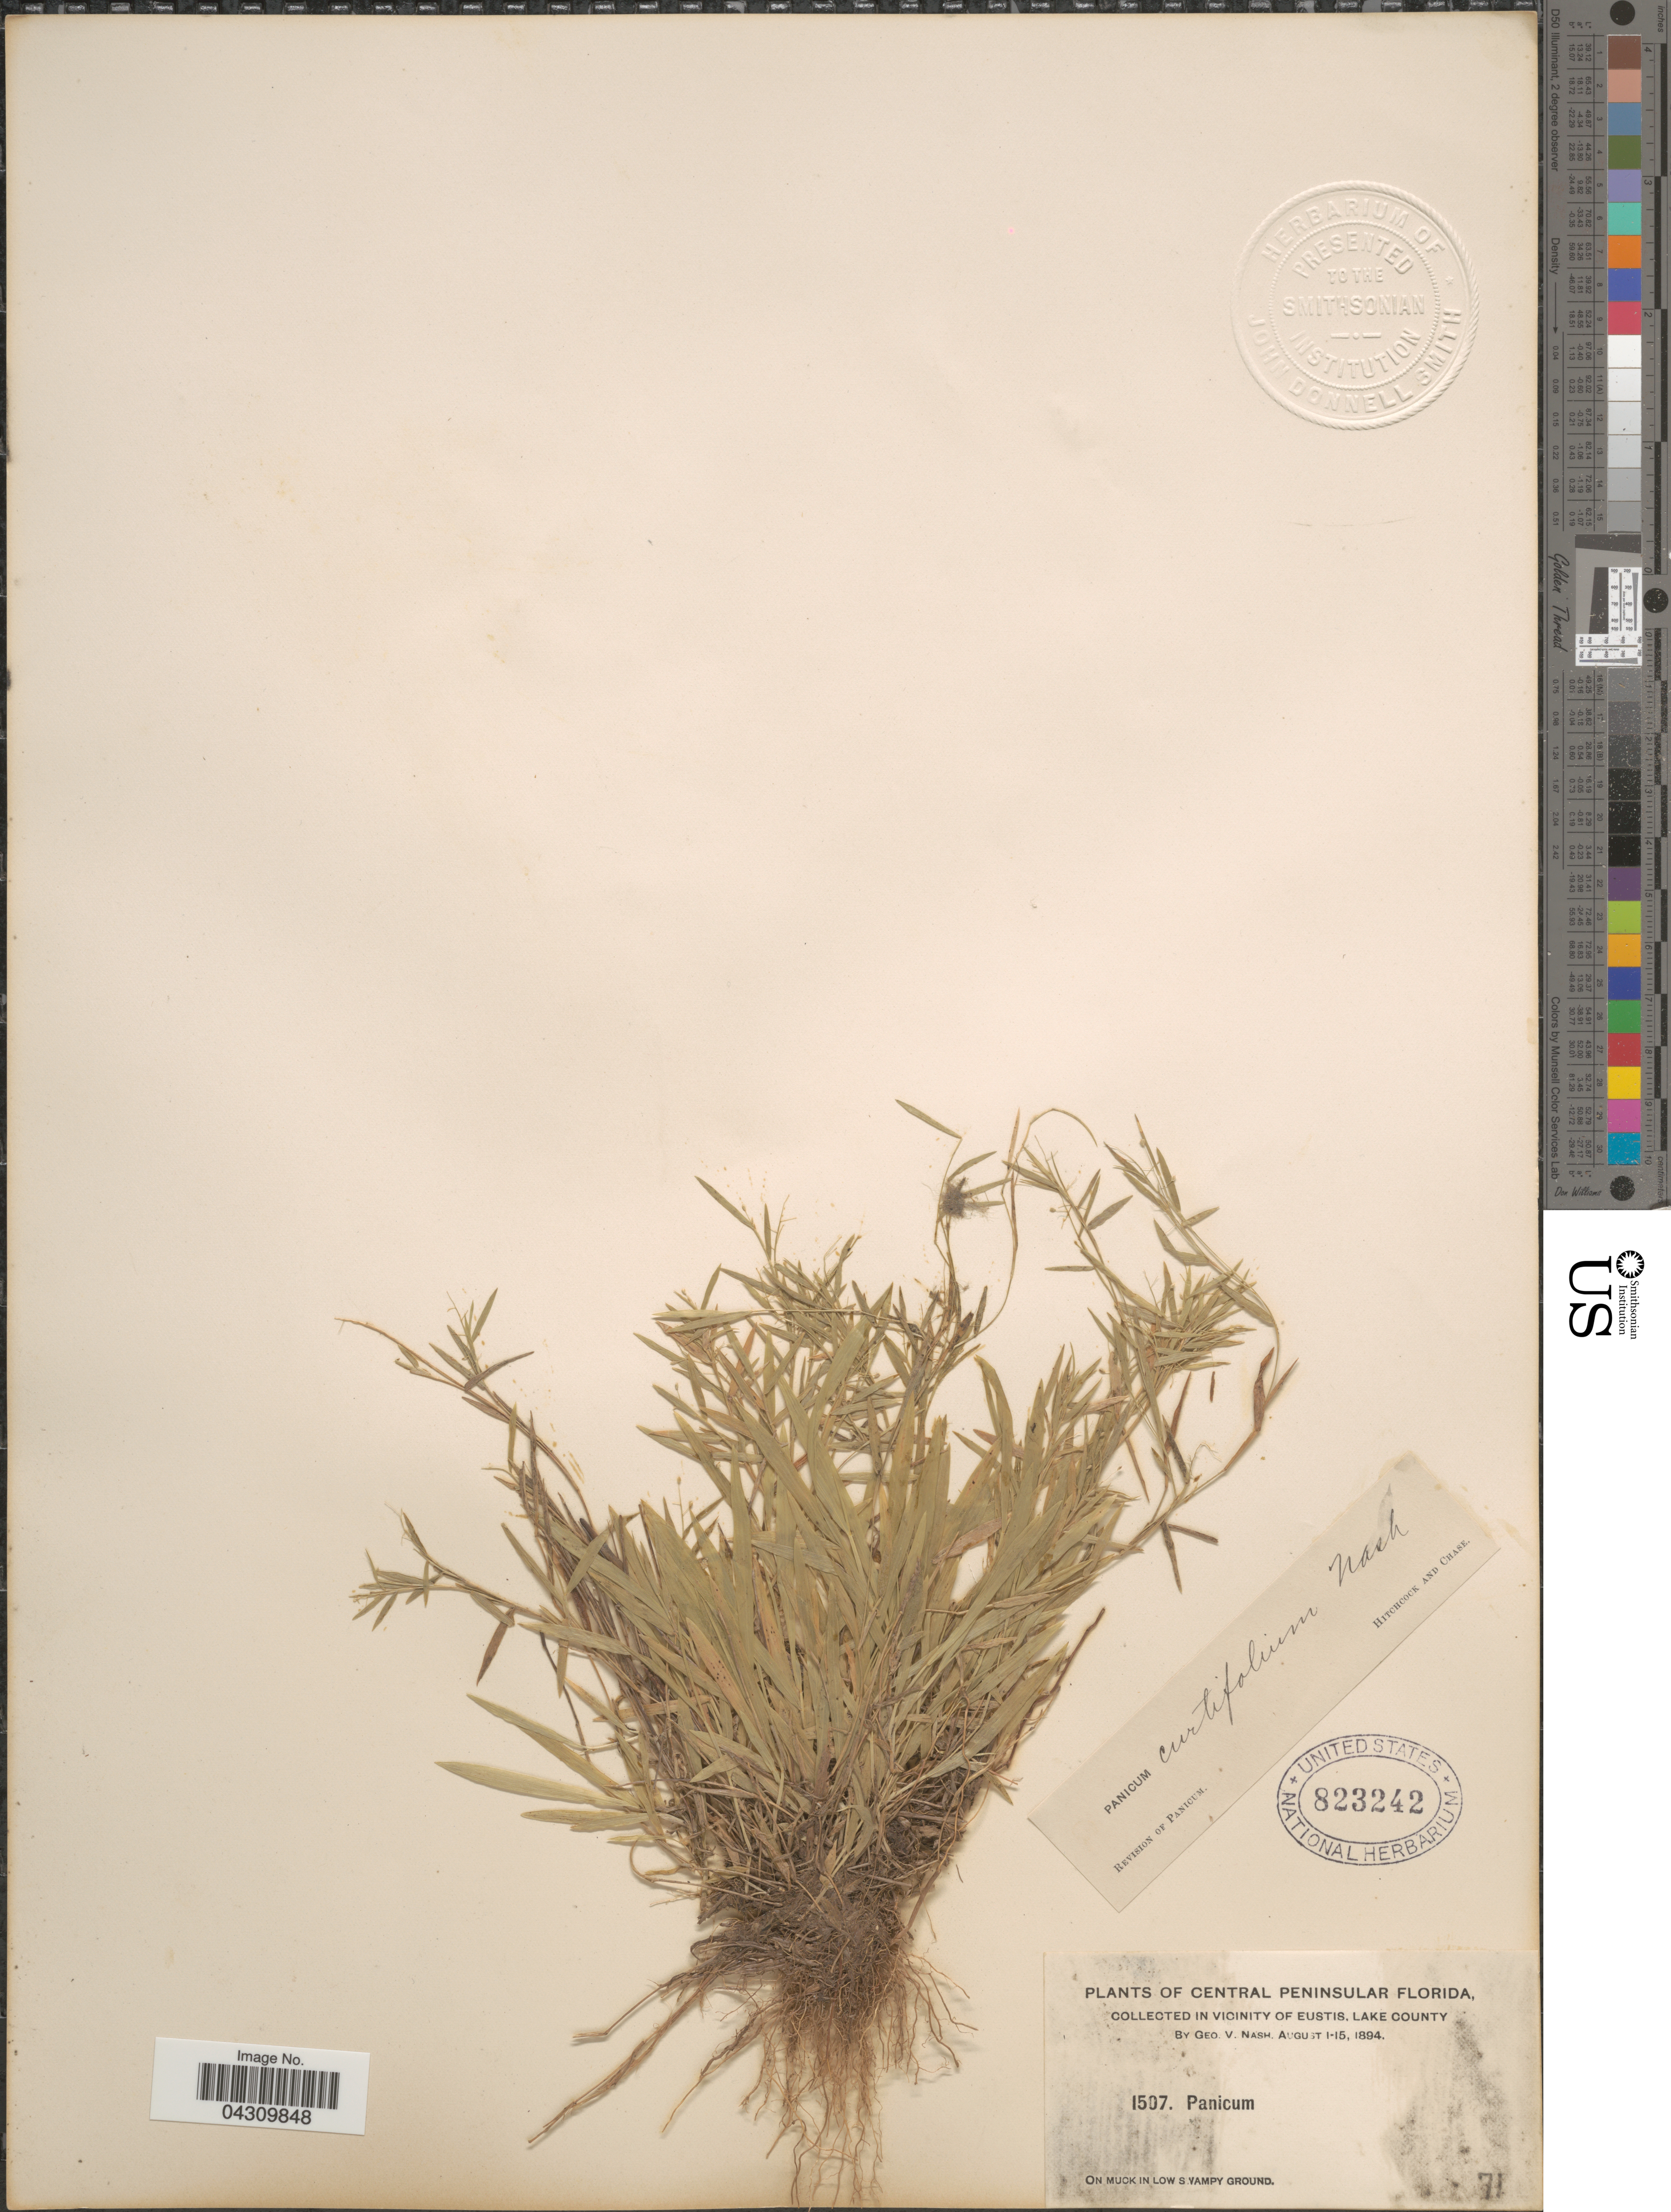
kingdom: Plantae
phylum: Tracheophyta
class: Liliopsida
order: Poales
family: Poaceae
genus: Dichanthelium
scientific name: Dichanthelium acuminatum var. acuminatum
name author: (Sw.) Gould & C.A. Clark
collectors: G. V. Nash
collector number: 1507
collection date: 1894-08-01/1894-08-15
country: United States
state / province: Florida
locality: Central Peninsular Florida. In vicinity of Eustis, Lake County.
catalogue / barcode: US 823242